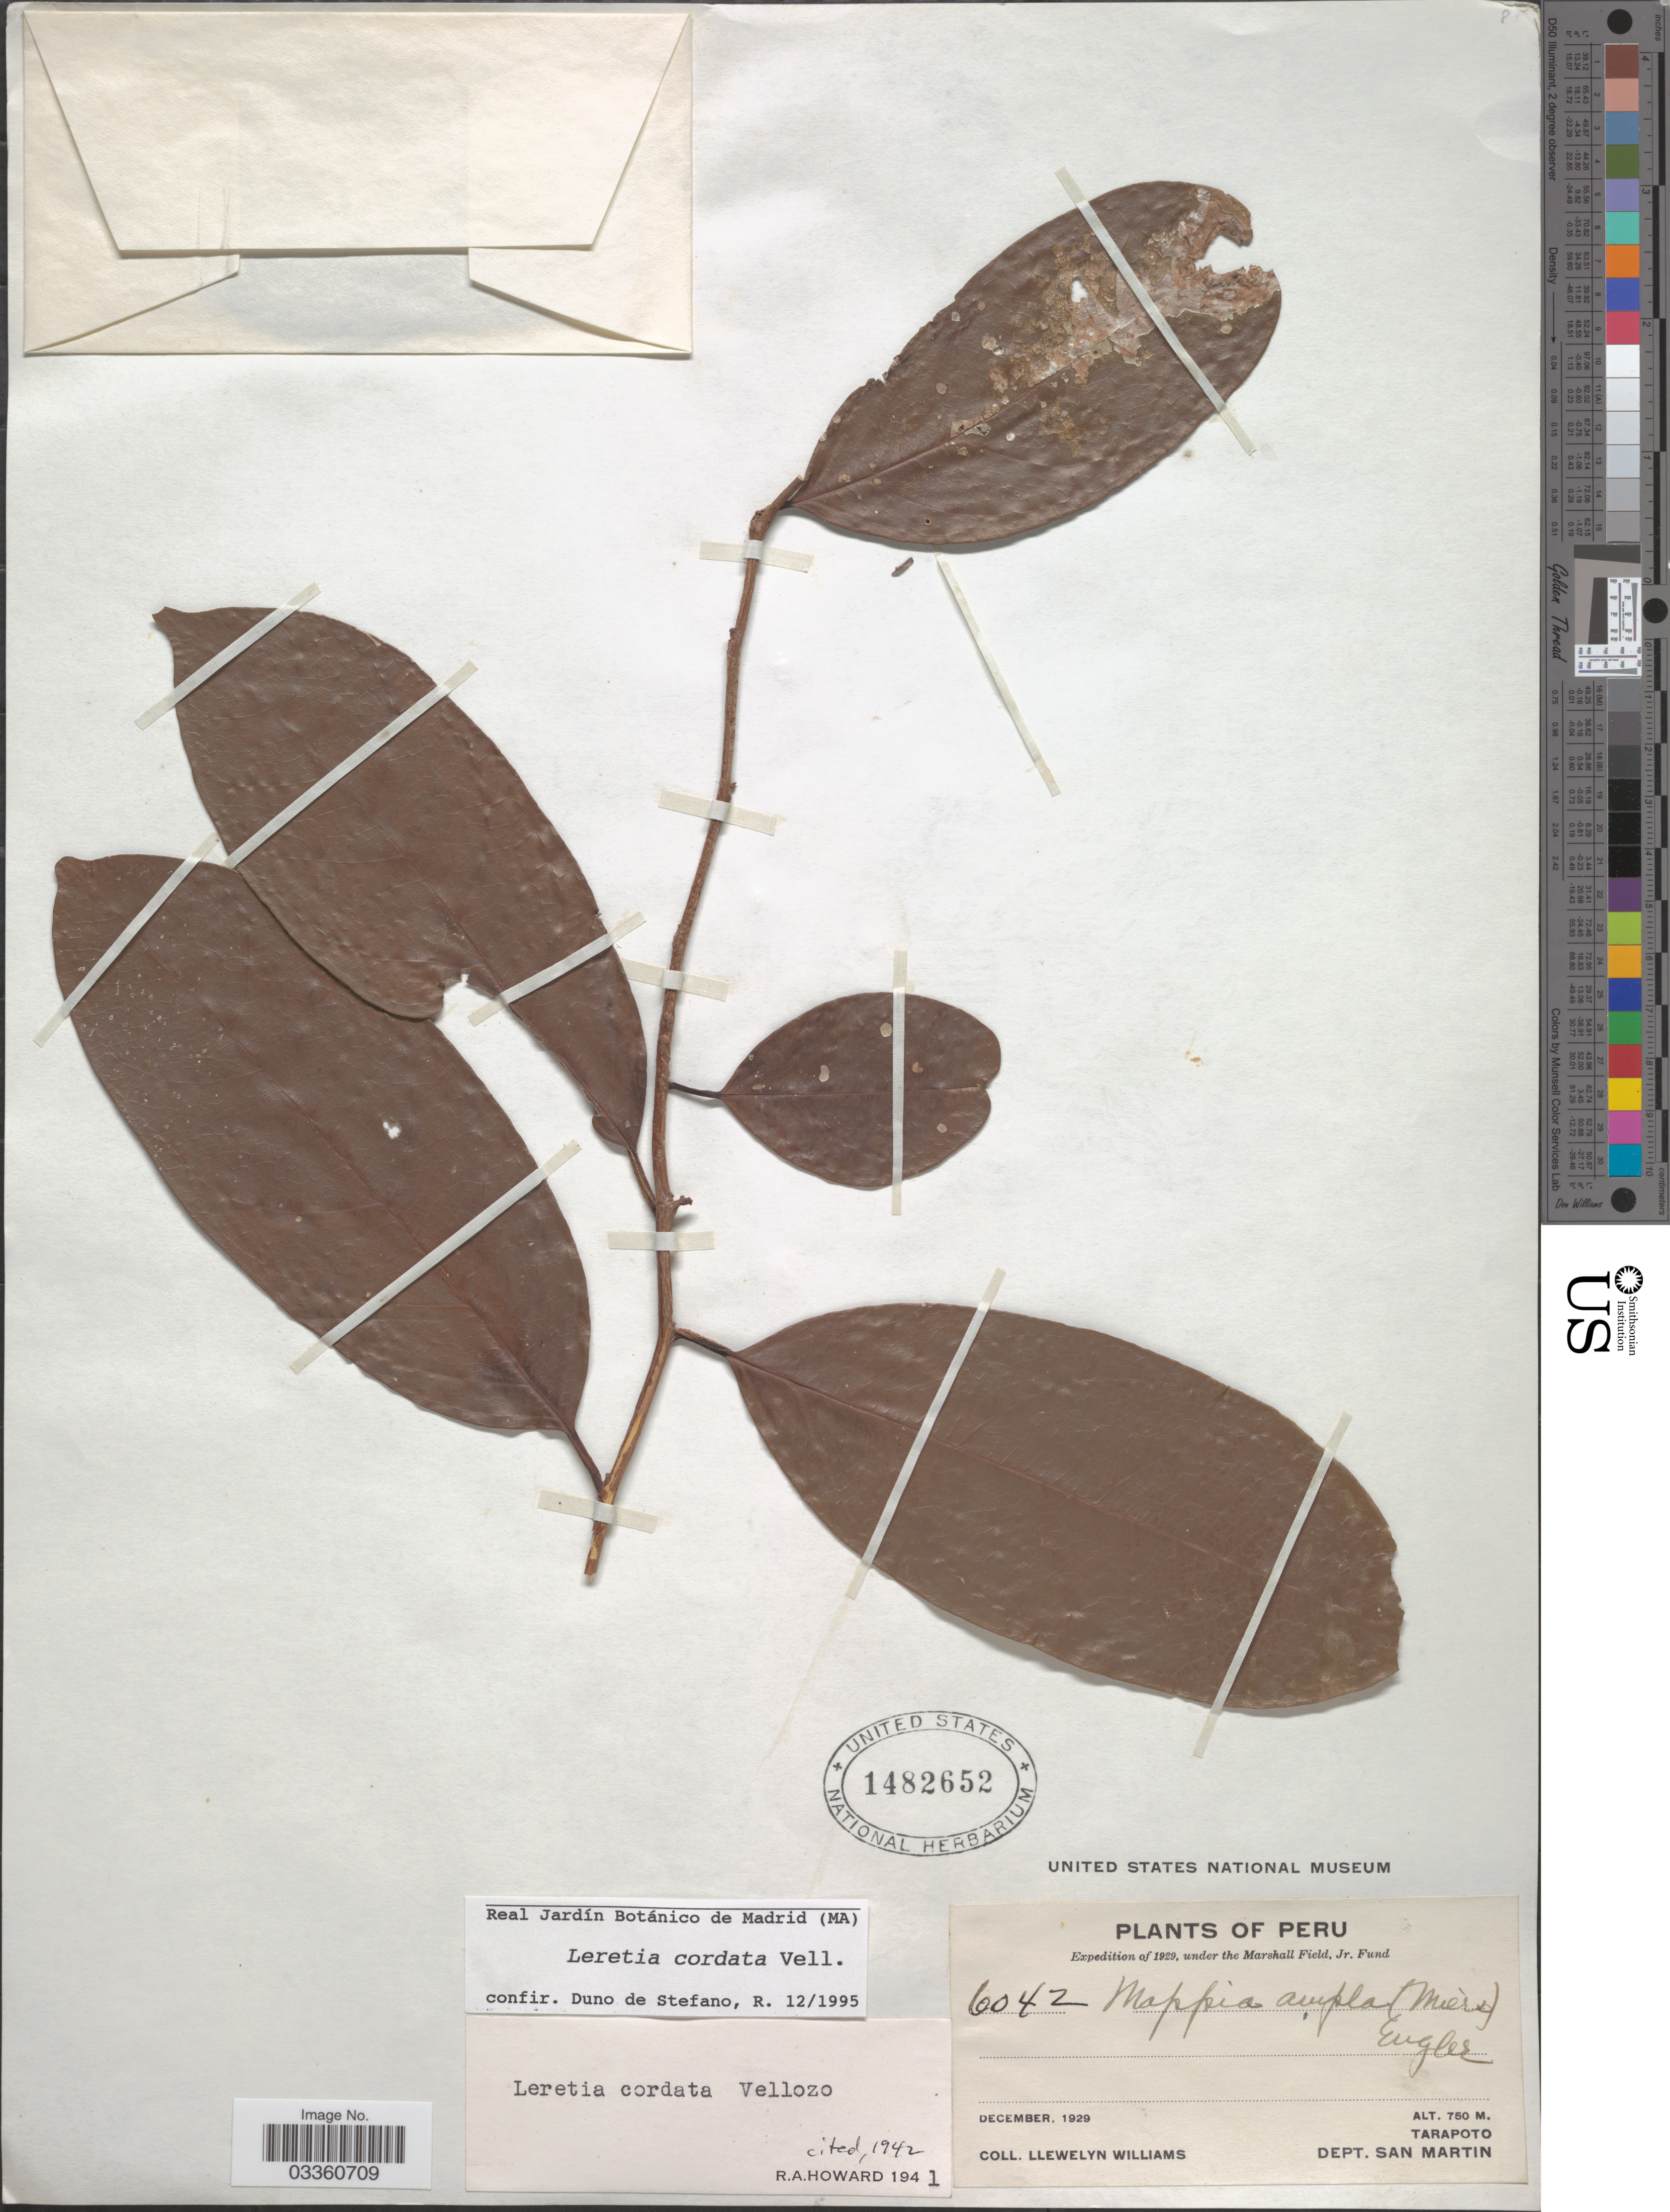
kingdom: Plantae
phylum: Tracheophyta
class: Magnoliopsida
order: Icacinales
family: Icacinaceae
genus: Leretia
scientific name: Leretia cordata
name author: Vell.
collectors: Ll. Williams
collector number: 6042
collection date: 1929-12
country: Peru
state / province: San Martín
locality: Tarapoto, Dept. San Martin.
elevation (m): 750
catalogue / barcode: US 1482652